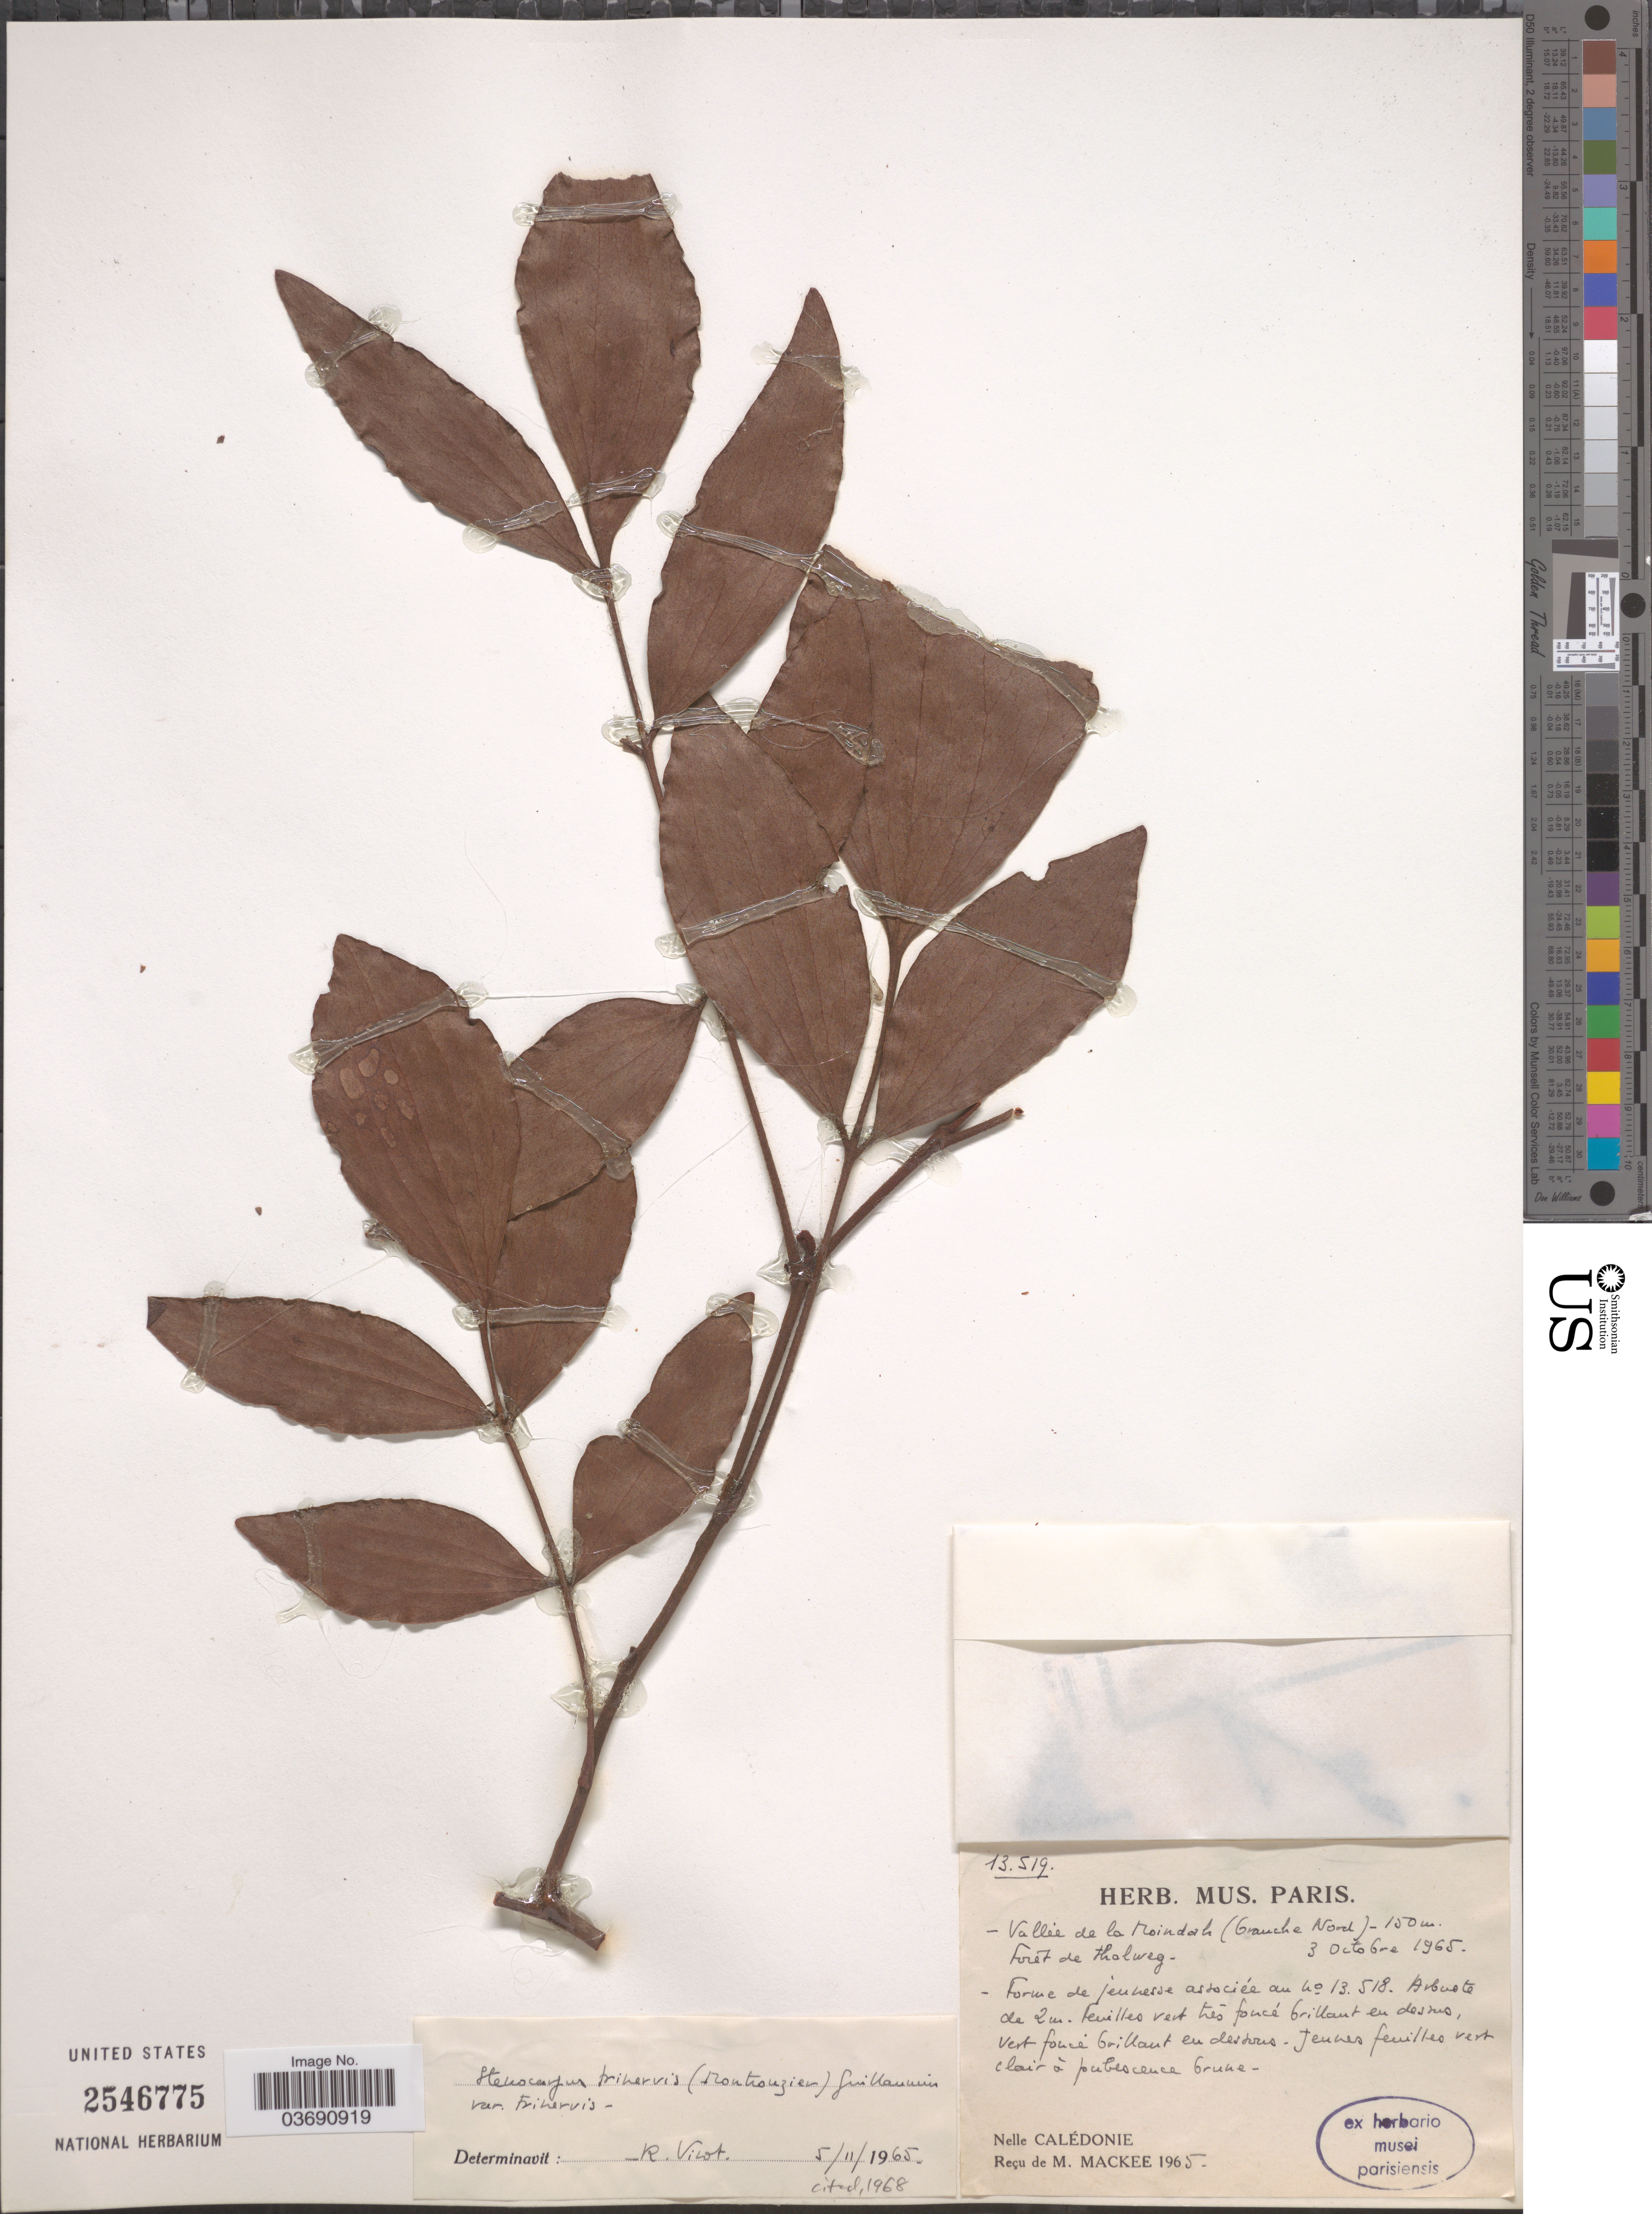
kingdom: Plantae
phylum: Tracheophyta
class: Magnoliopsida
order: Proteales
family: Proteaceae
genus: Stenocarpus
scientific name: Stenocarpus trinervis var. trinervis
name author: (Montrouz.) Guillaumin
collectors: M. Mackee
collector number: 13519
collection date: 1965-10-03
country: New Caledonia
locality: Vallée da la Moindah (Granche Nord). Forêt de Thalweg. Nelle Calédonie.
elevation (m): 150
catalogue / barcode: US 2546775